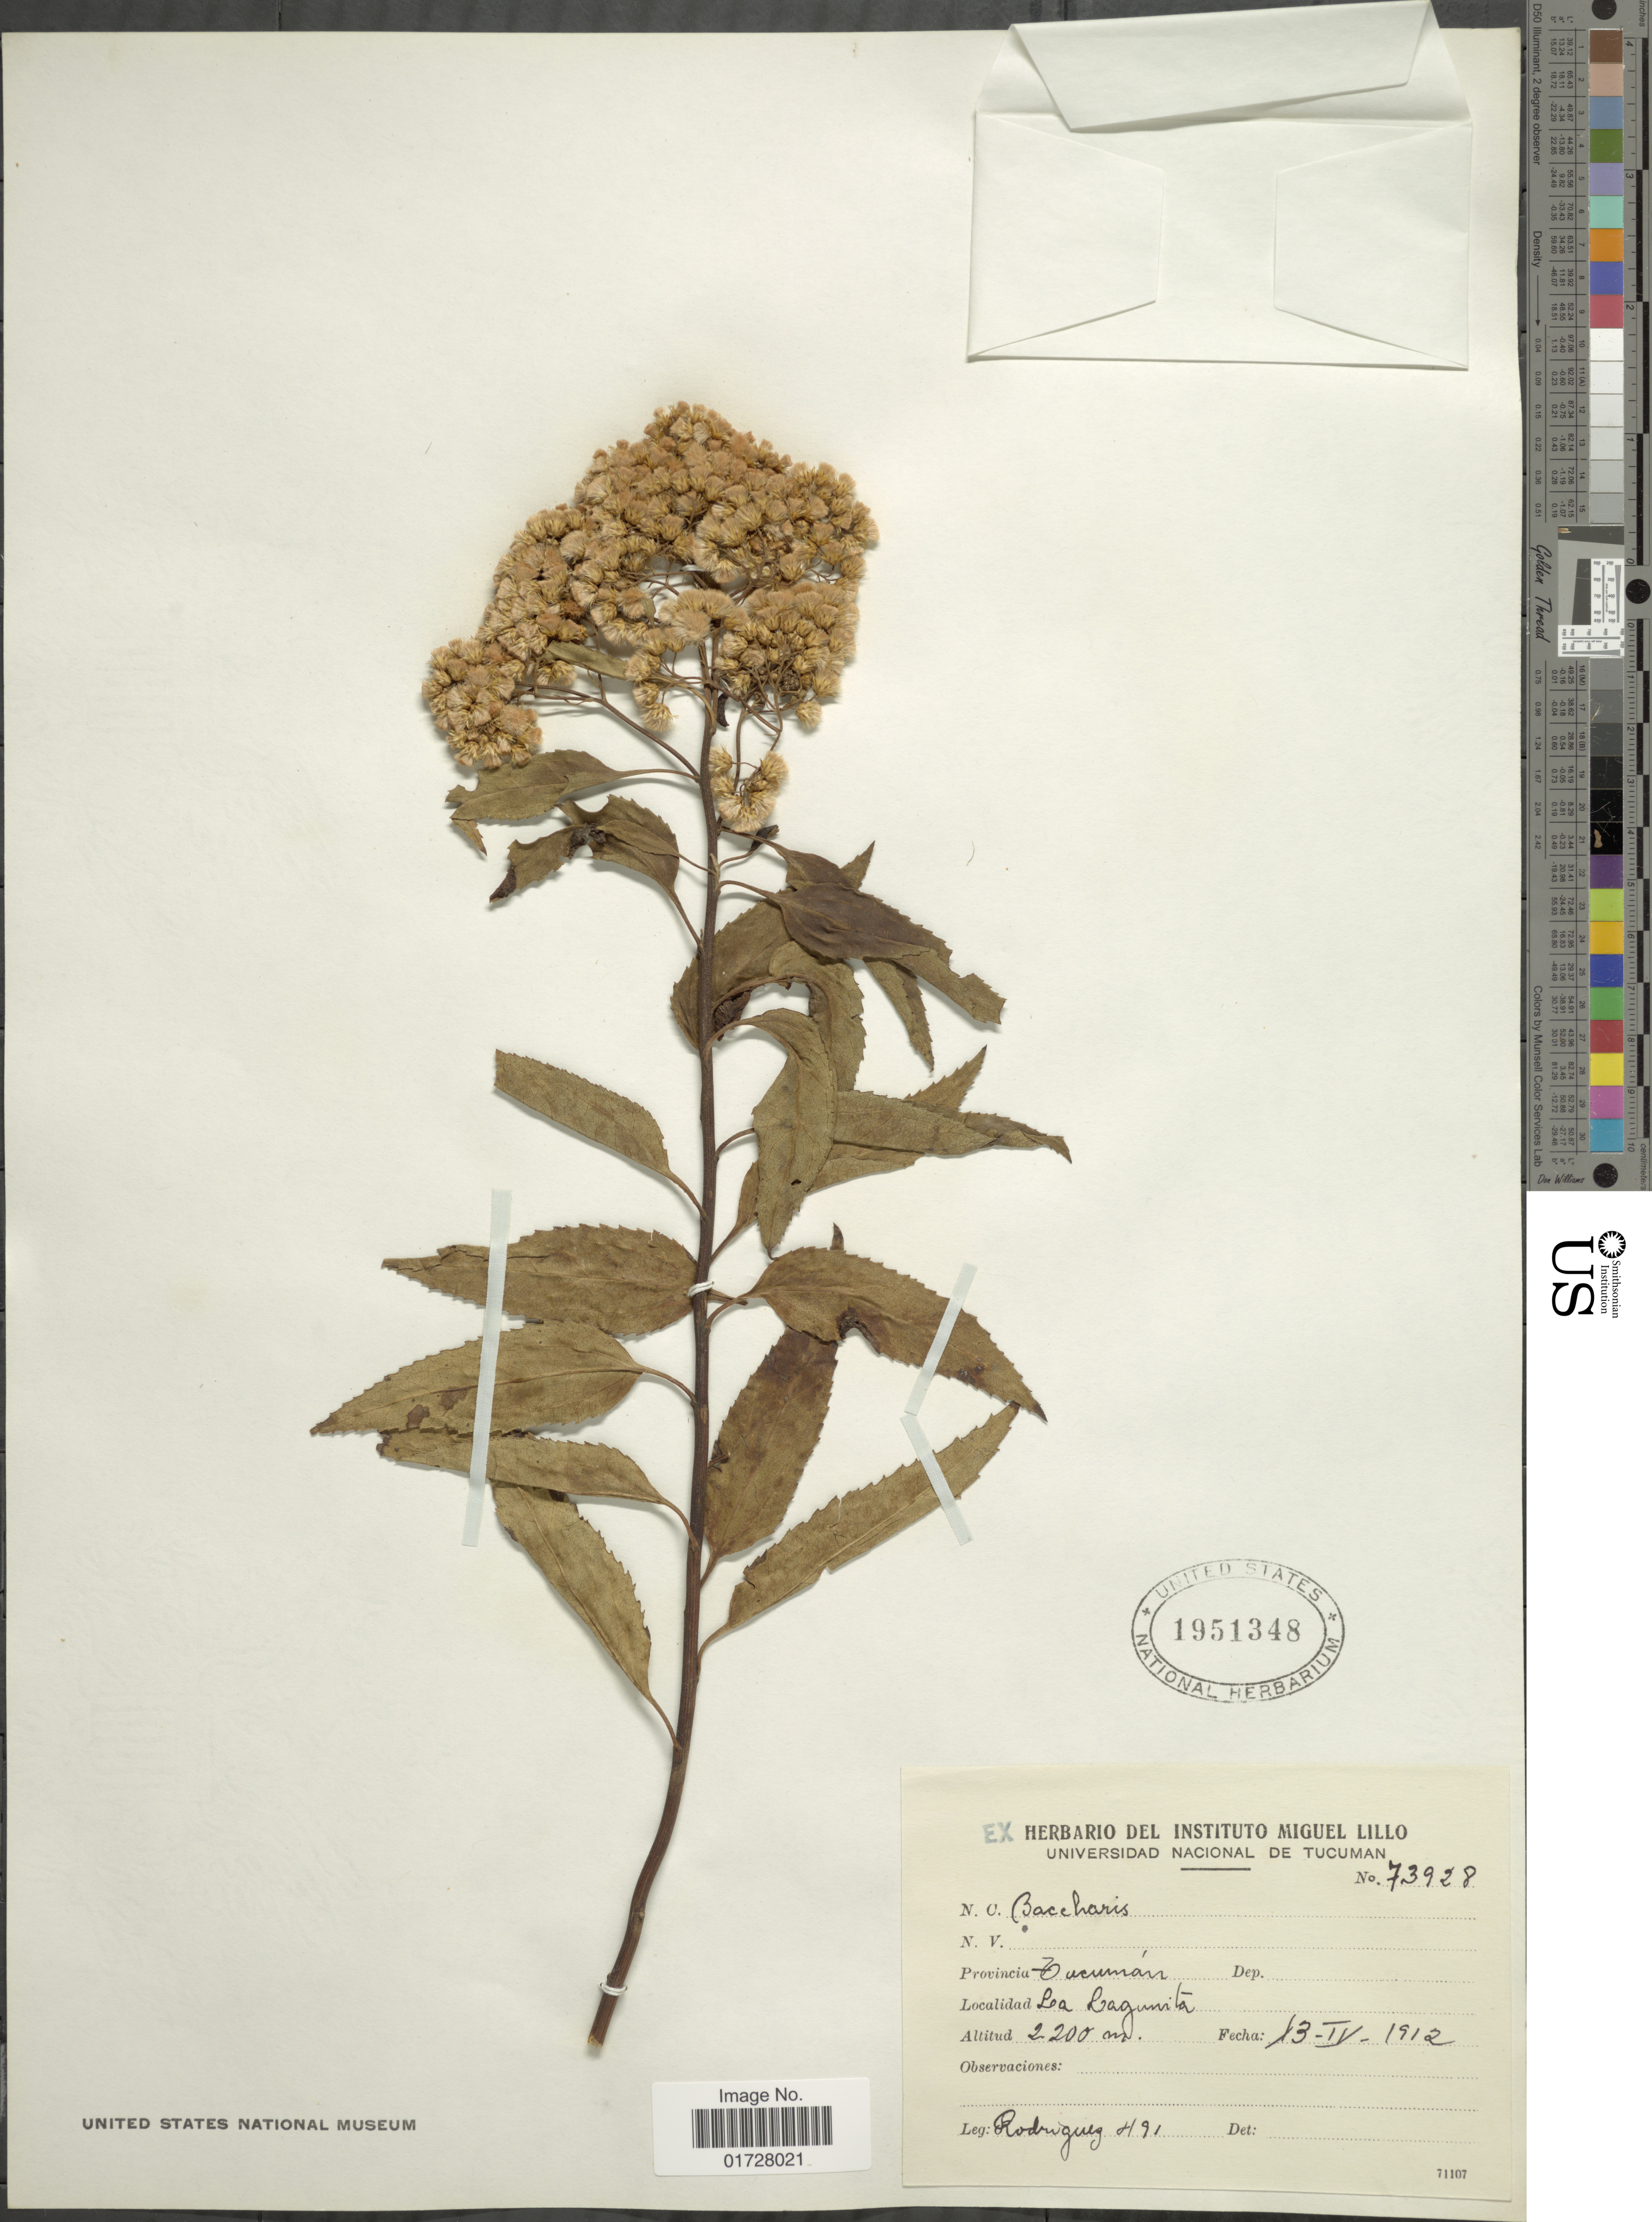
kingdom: Plantae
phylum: Tracheophyta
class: Magnoliopsida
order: Asterales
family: Asteraceae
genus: Baccharis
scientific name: Baccharis sp.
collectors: Rodriguez, --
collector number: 491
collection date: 1912-04-13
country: Argentina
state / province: Tucuman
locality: La Lagunita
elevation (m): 2200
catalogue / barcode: US 1951348